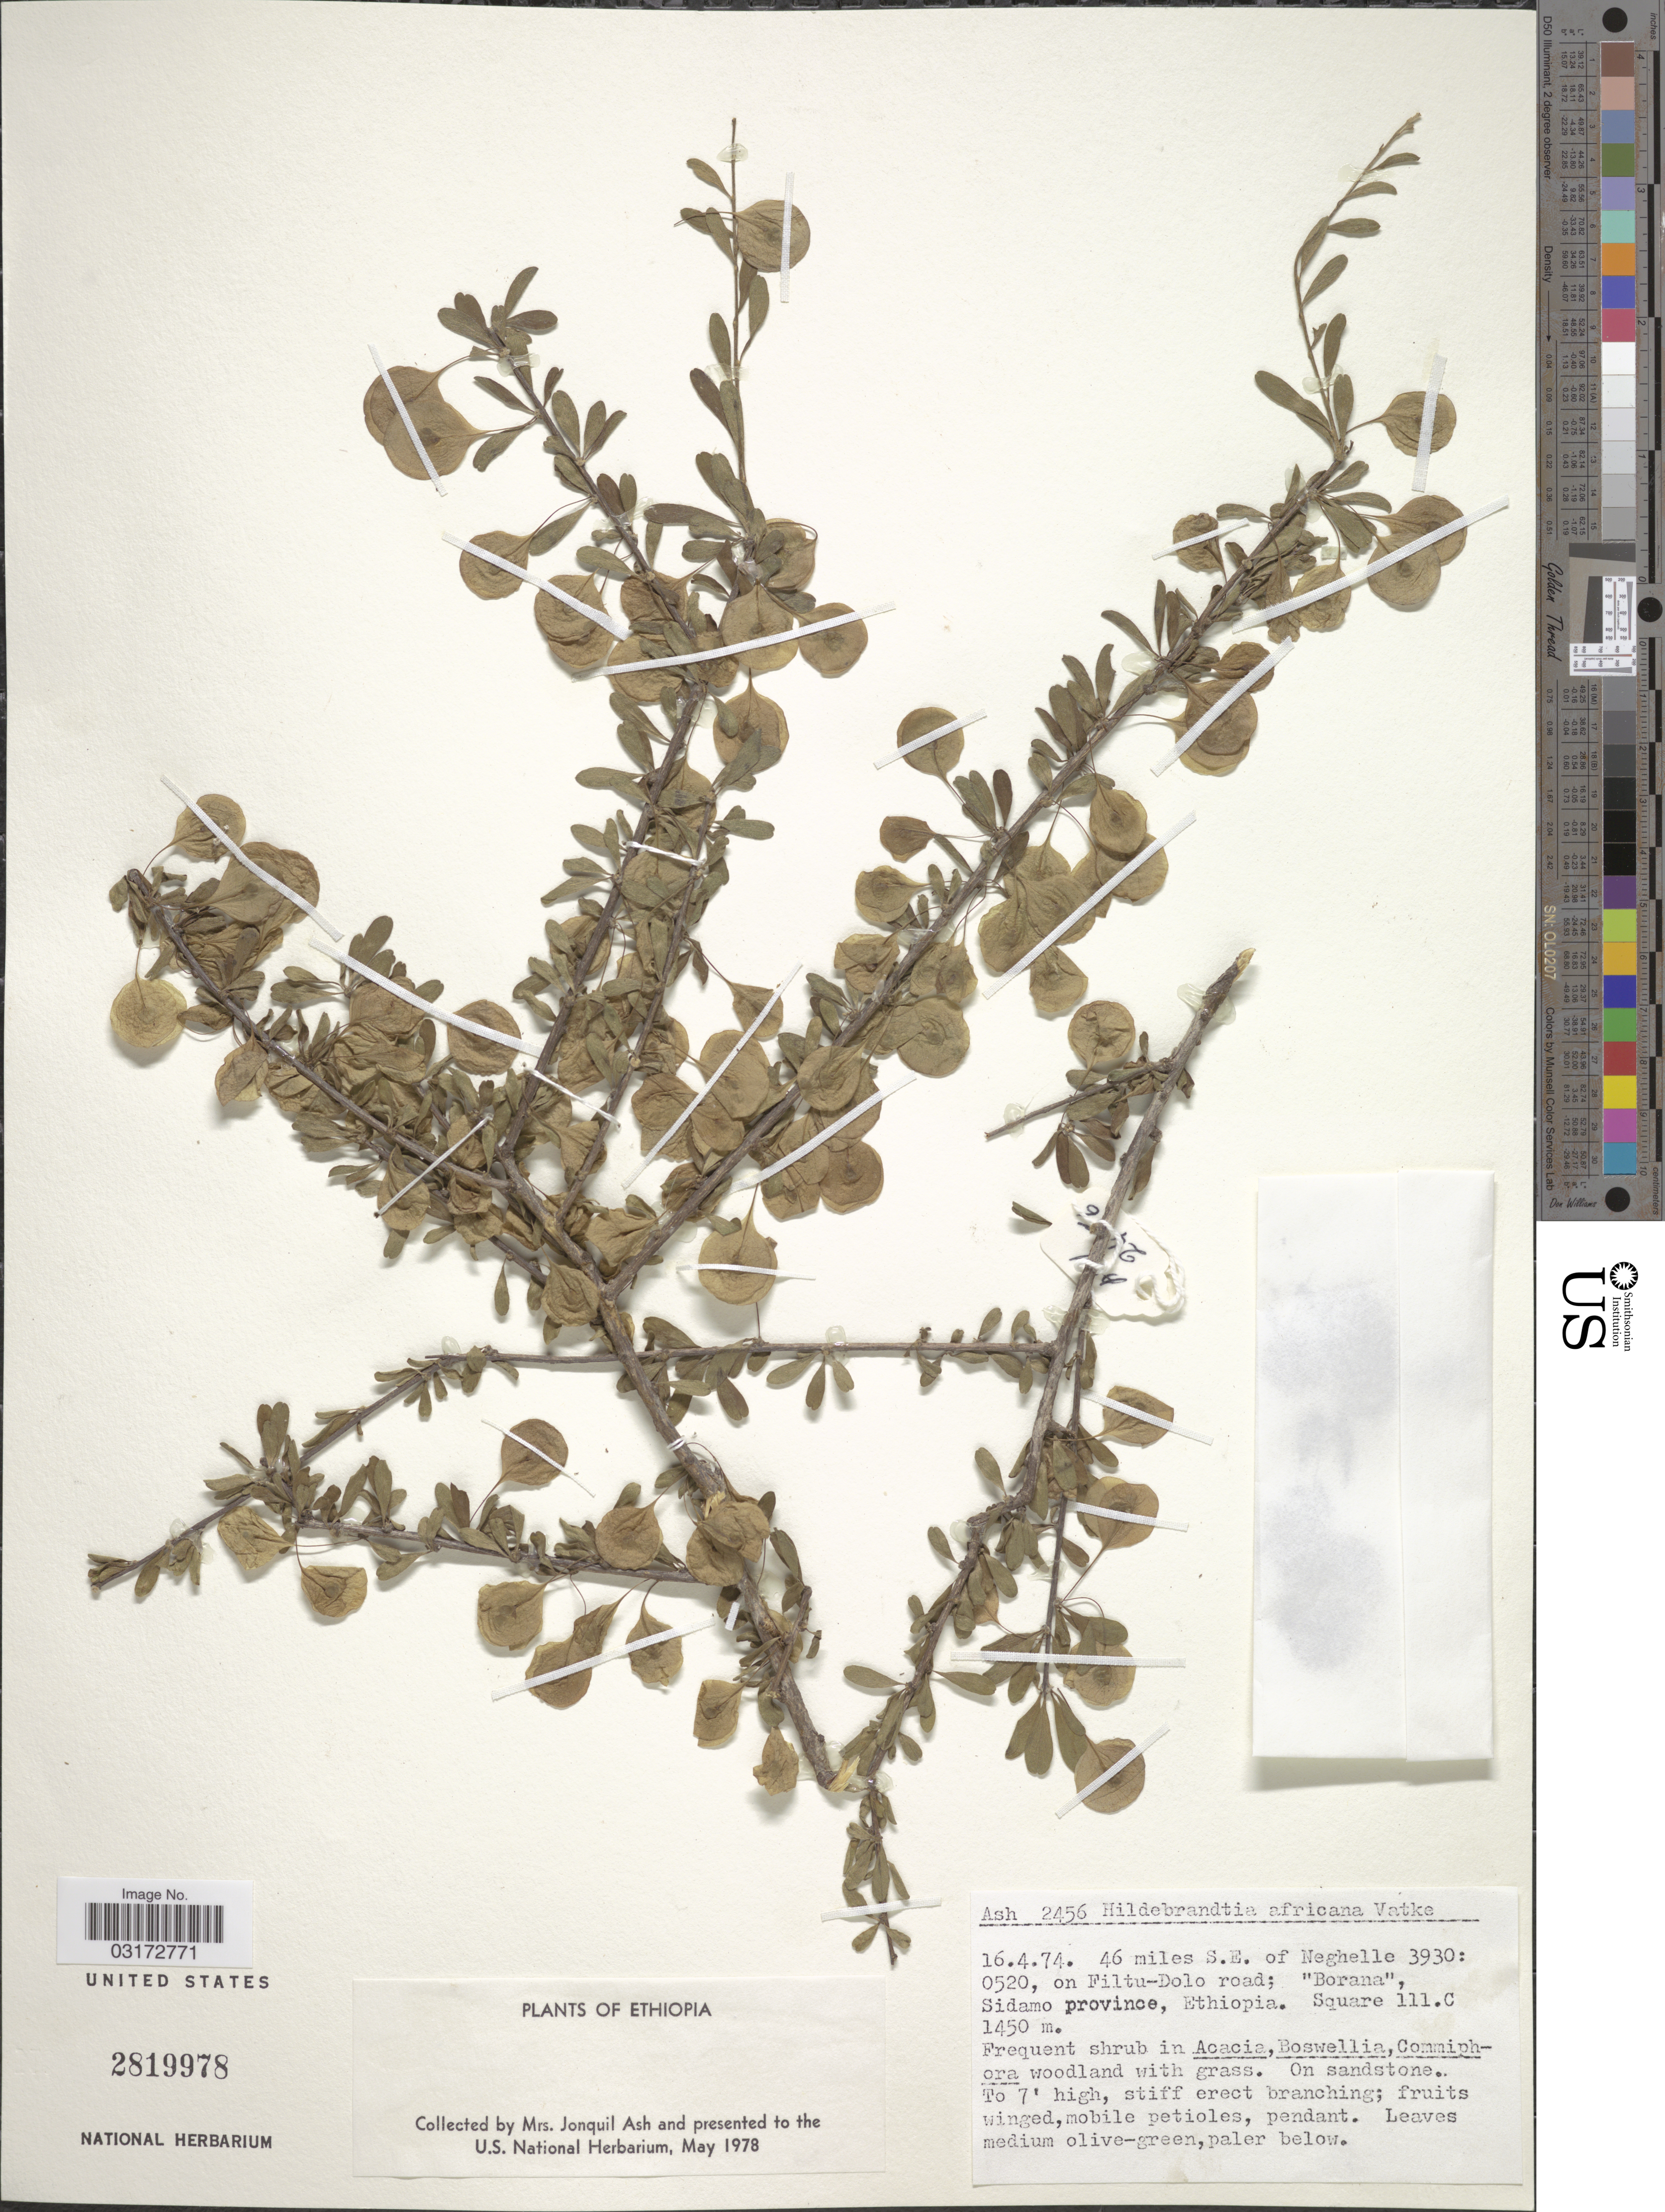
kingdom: Plantae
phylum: Tracheophyta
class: Magnoliopsida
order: Solanales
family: Convolvulaceae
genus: Hildebrandtia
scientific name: Hildebrandtia africana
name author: Vatke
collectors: J. Ash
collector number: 2456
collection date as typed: Transcribed d/m/y: 16/4/74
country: Ethiopia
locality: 46 miles S.E. of Neghelle 3930:0520, on Filtu-Dolo road; "Borana", Sidamo province. Square 111.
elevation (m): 1450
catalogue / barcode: US 2819978